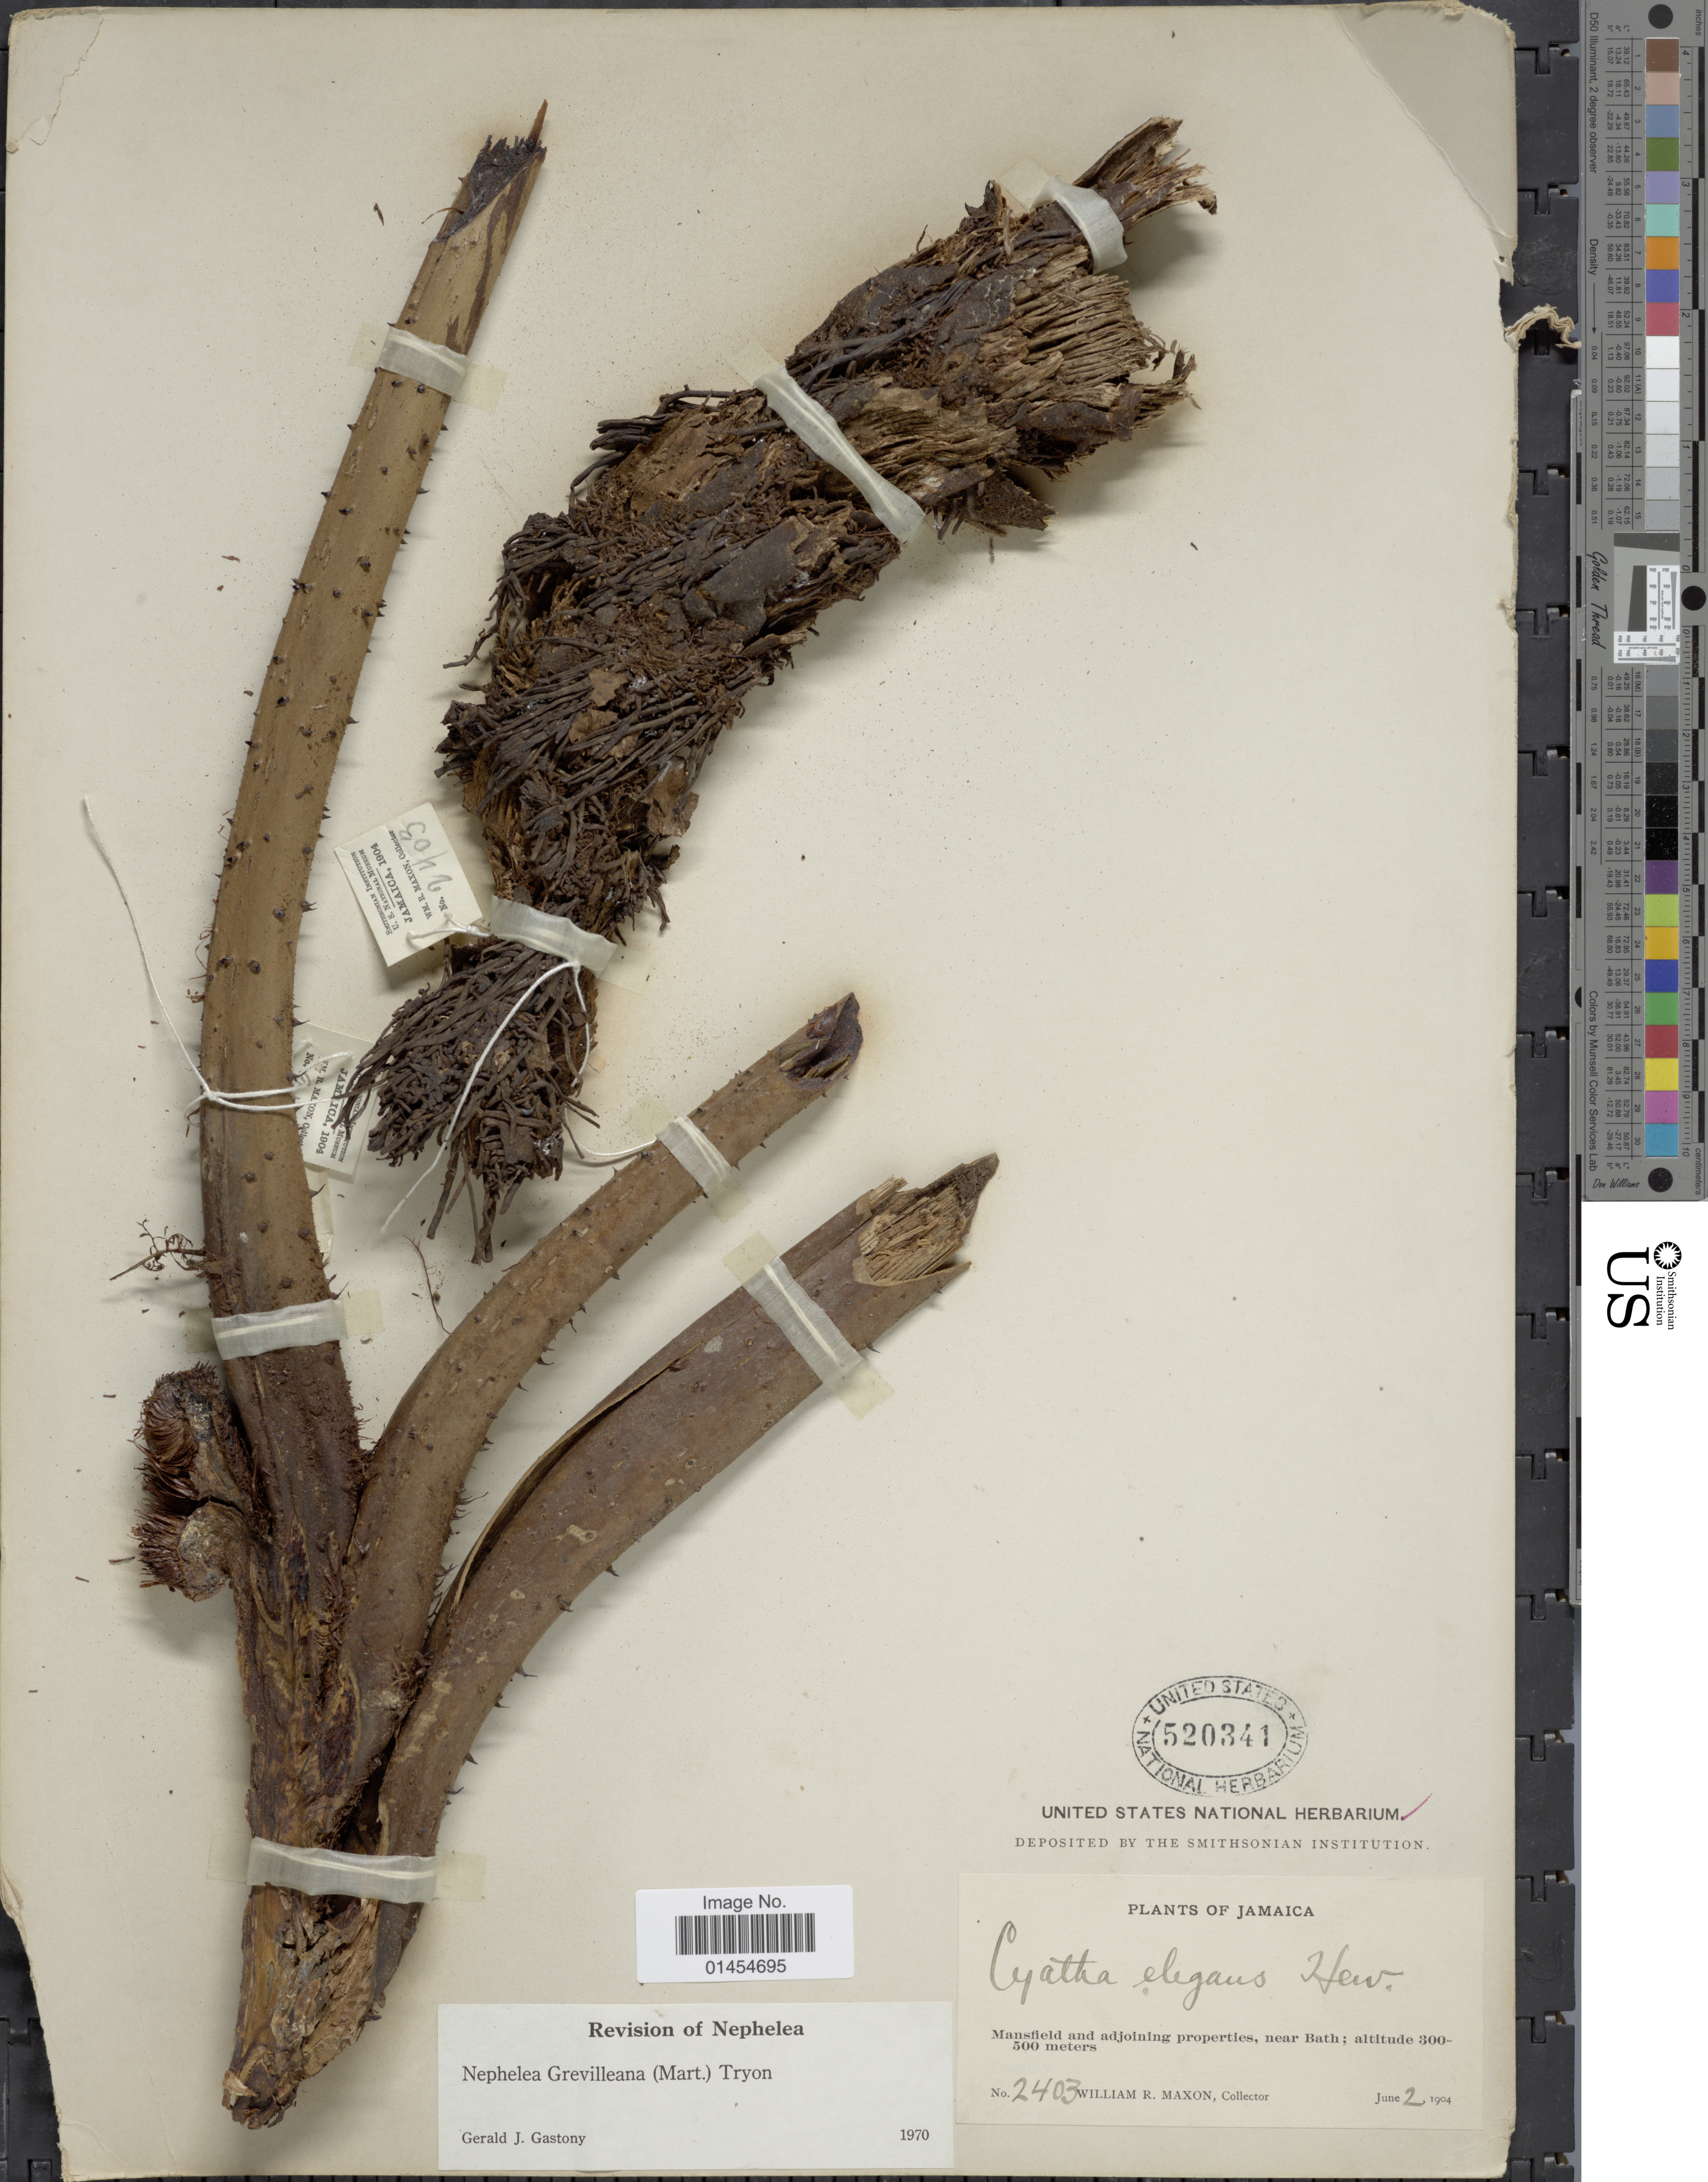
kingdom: Plantae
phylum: Tracheophyta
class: Polypodiopsida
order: Cyatheales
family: Cyatheaceae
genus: Alsophila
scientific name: Alsophila grevilleana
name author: (Mart.) D.S. Conant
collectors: W. R. Maxon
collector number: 2403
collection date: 1904-06-02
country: Jamaica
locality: Mansfield and adjacent properties, near Bath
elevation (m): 300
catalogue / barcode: US 520341